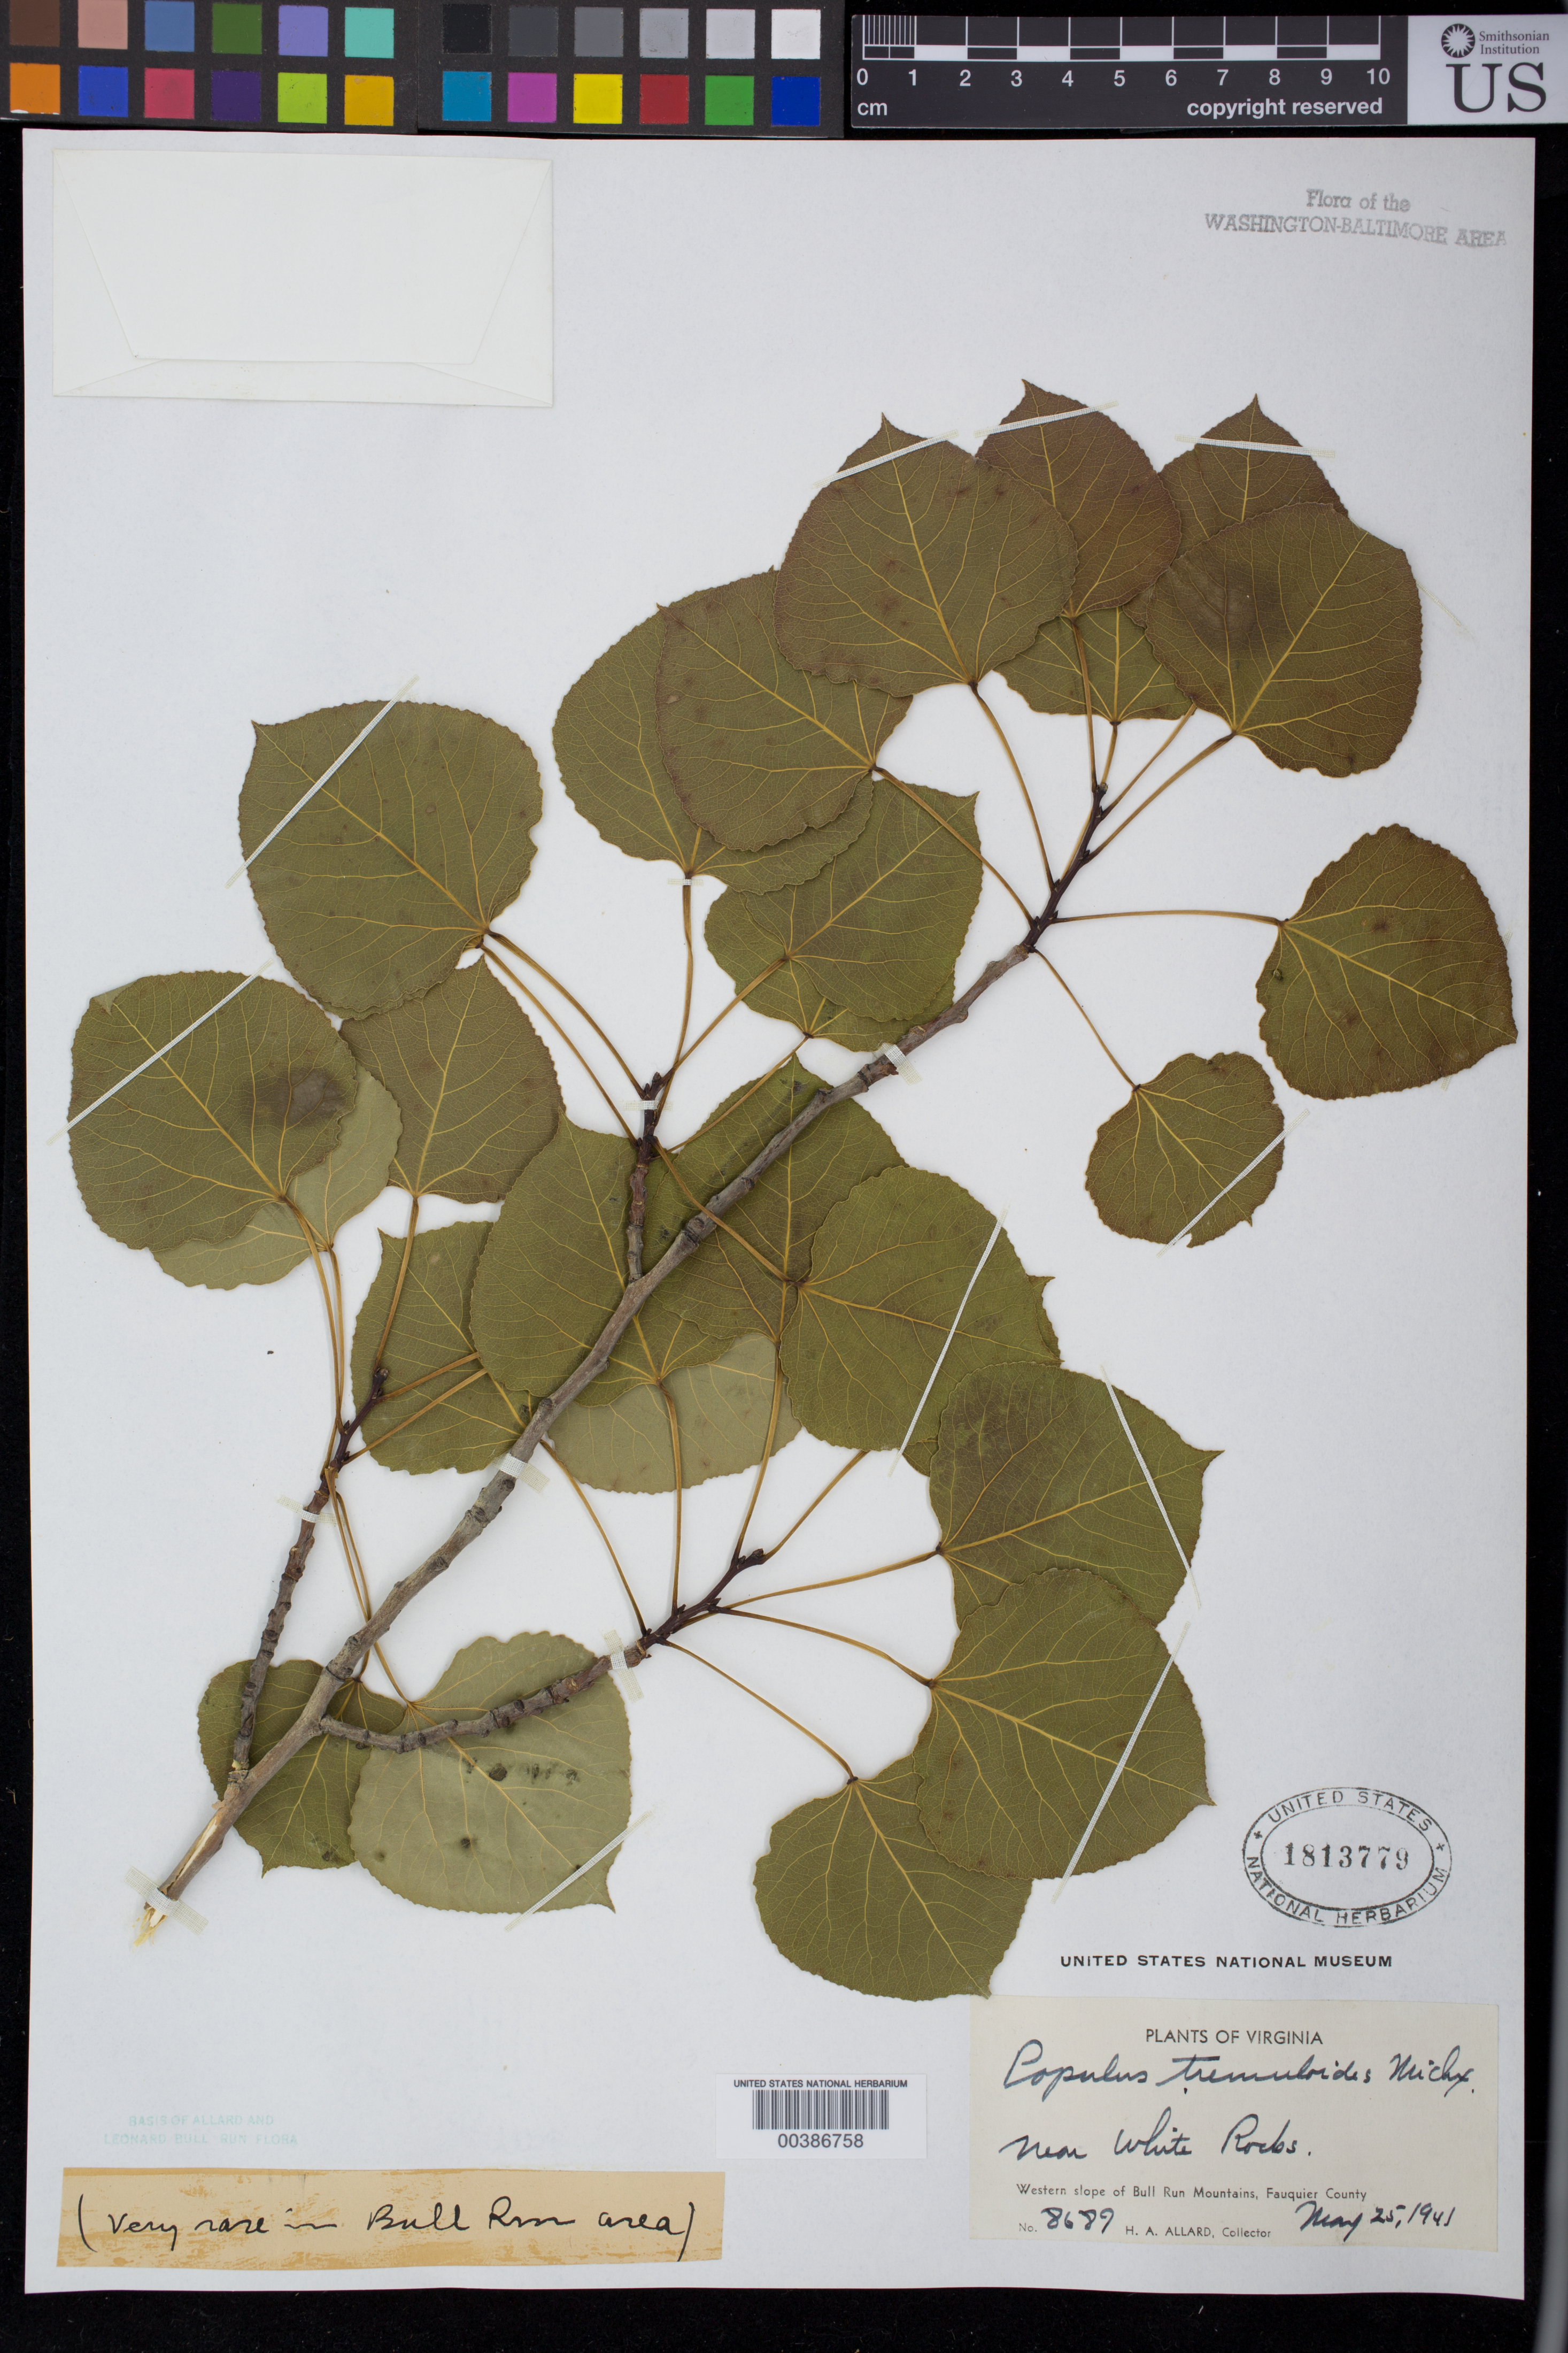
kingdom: Plantae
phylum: Tracheophyta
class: Magnoliopsida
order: Malpighiales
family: Salicaceae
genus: Populus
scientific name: Populus tremuloides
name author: Michx.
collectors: H. A. Allard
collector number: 8689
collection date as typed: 25 May 1941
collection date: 1941-05-25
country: United States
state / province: Virginia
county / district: Fauquier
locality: White Rock vicinity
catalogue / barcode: US 1813779